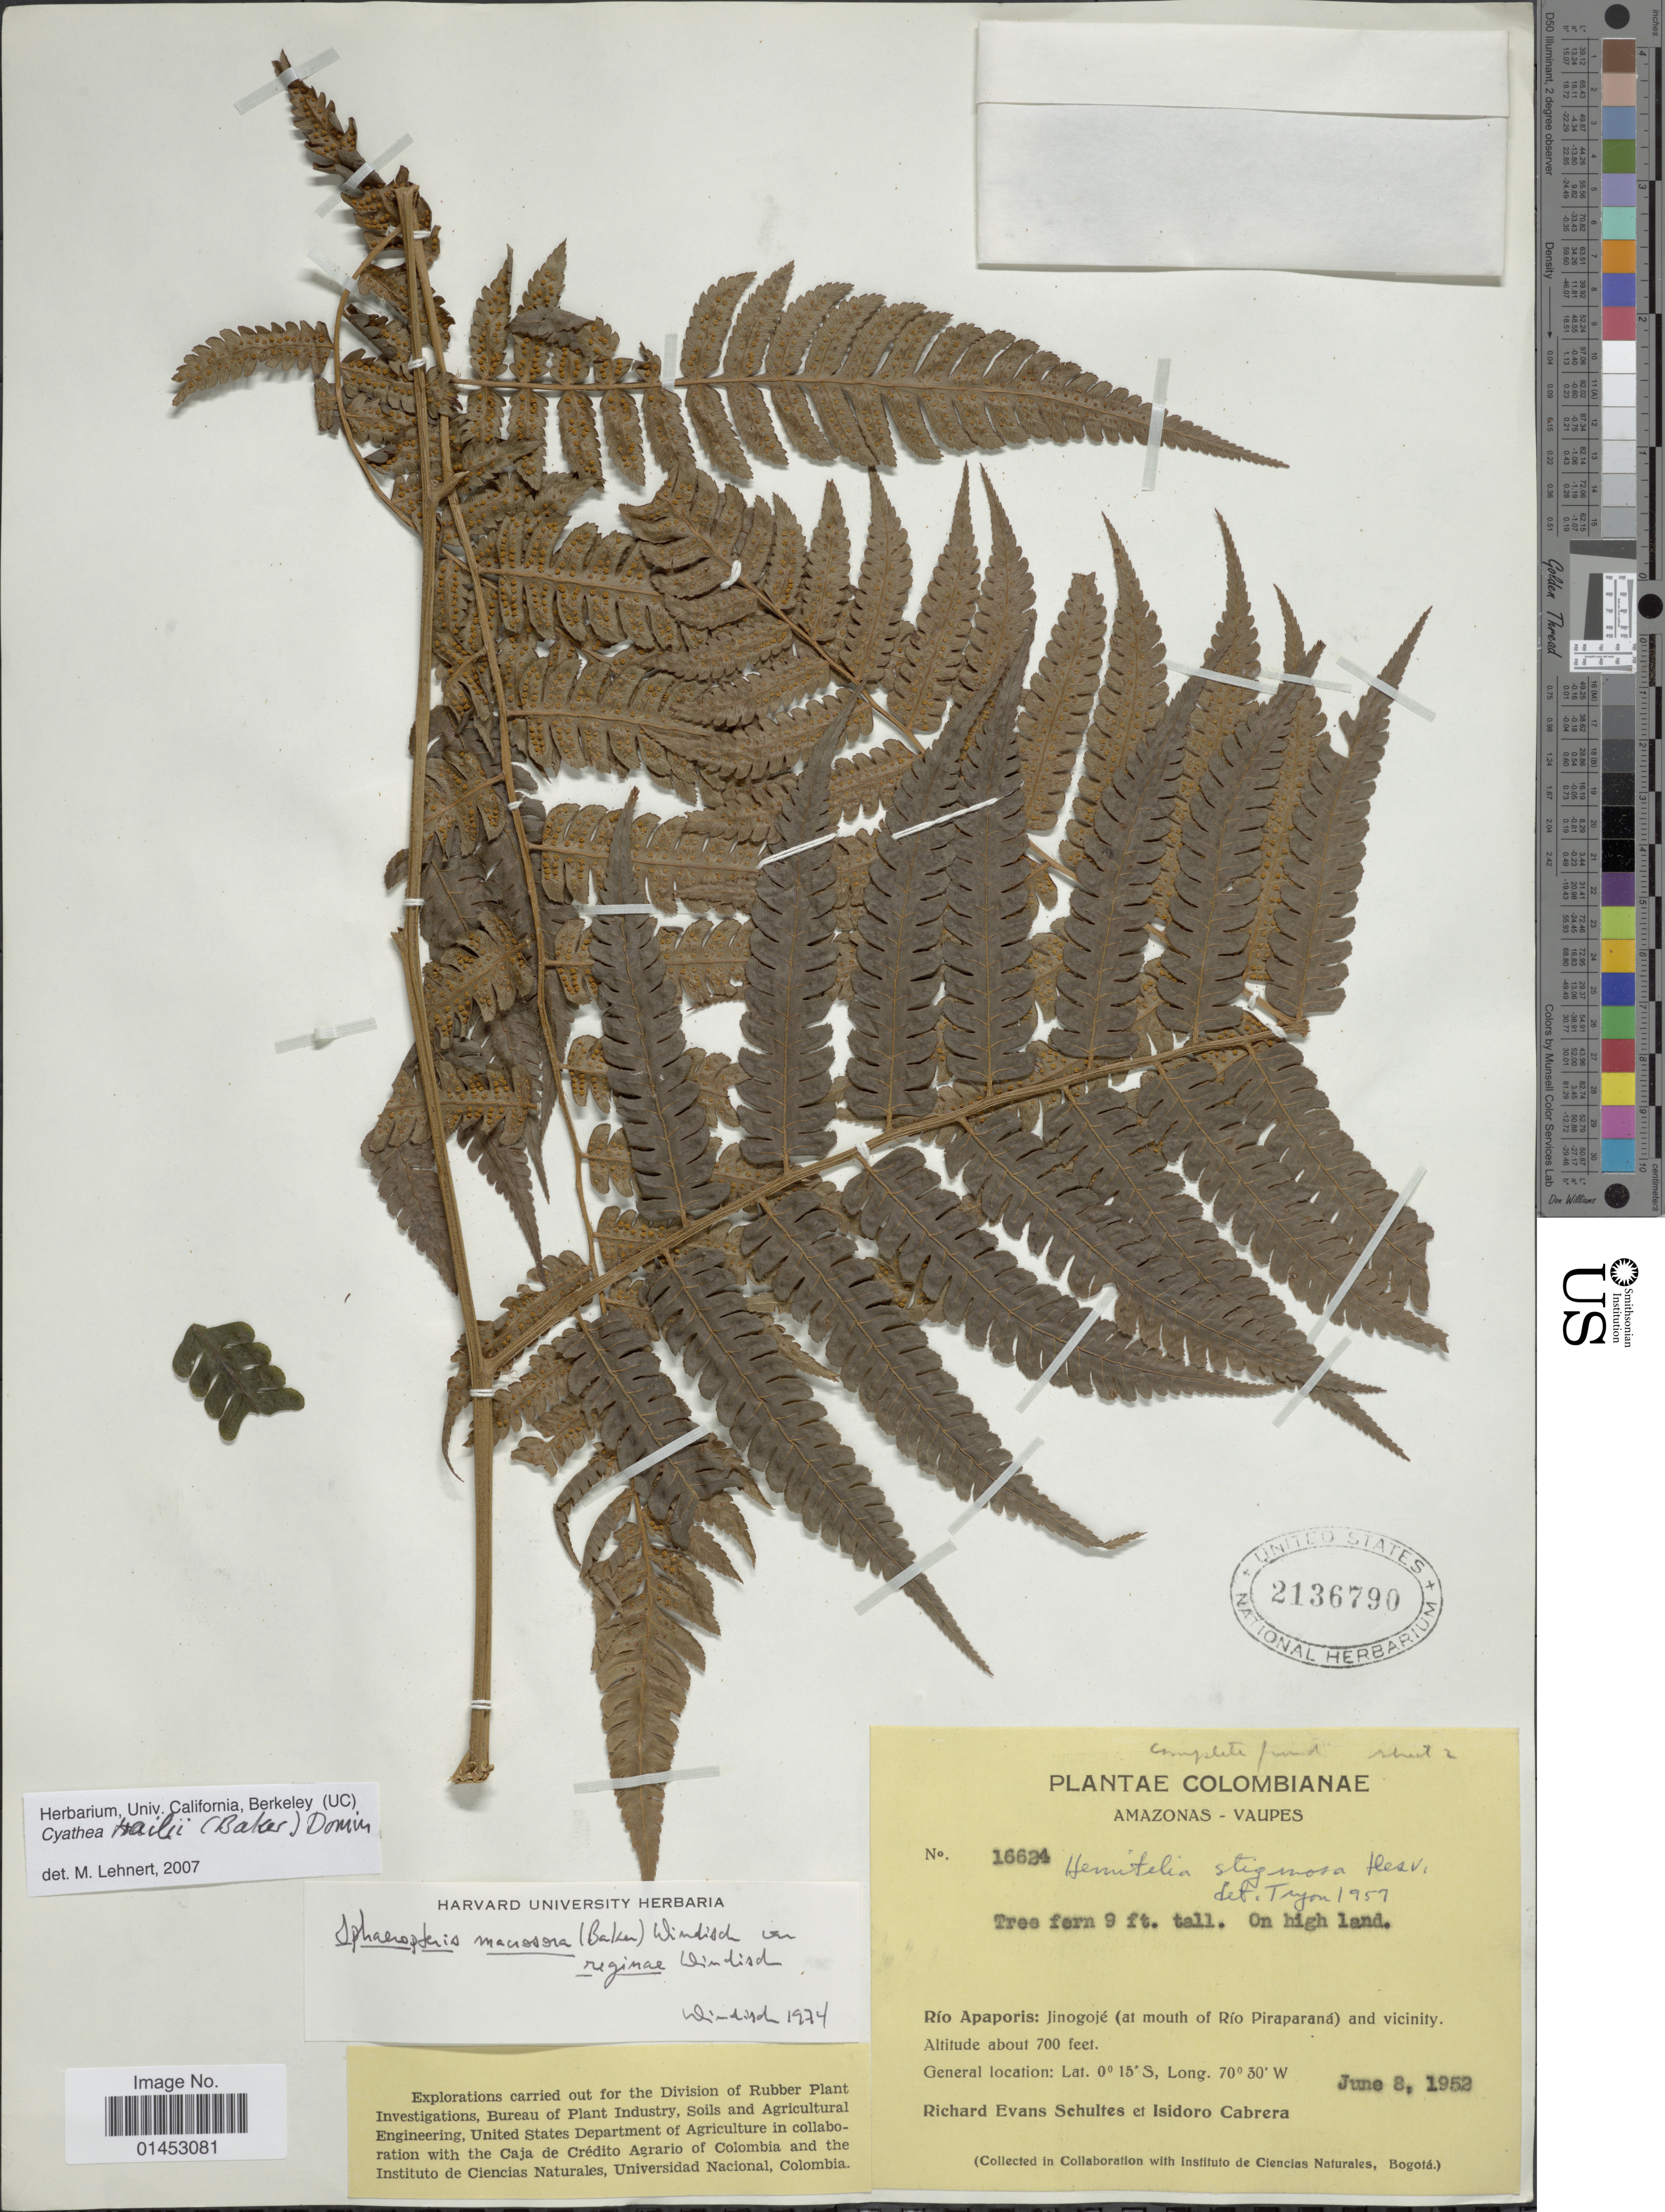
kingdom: Plantae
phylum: Tracheophyta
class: Polypodiopsida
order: Cyatheales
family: Cyatheaceae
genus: Cyathea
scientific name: Cyathea traillii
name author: (Baker) Domin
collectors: R. E. Schultes & I. Cabrera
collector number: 16624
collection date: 1952-06-08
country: Colombia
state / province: Vaupés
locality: Amazonas-Vaupes, Rio Apaporis: Jinogojé(at mouth of Rio Piraparaná) and vicinity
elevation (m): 213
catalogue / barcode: US 2136790